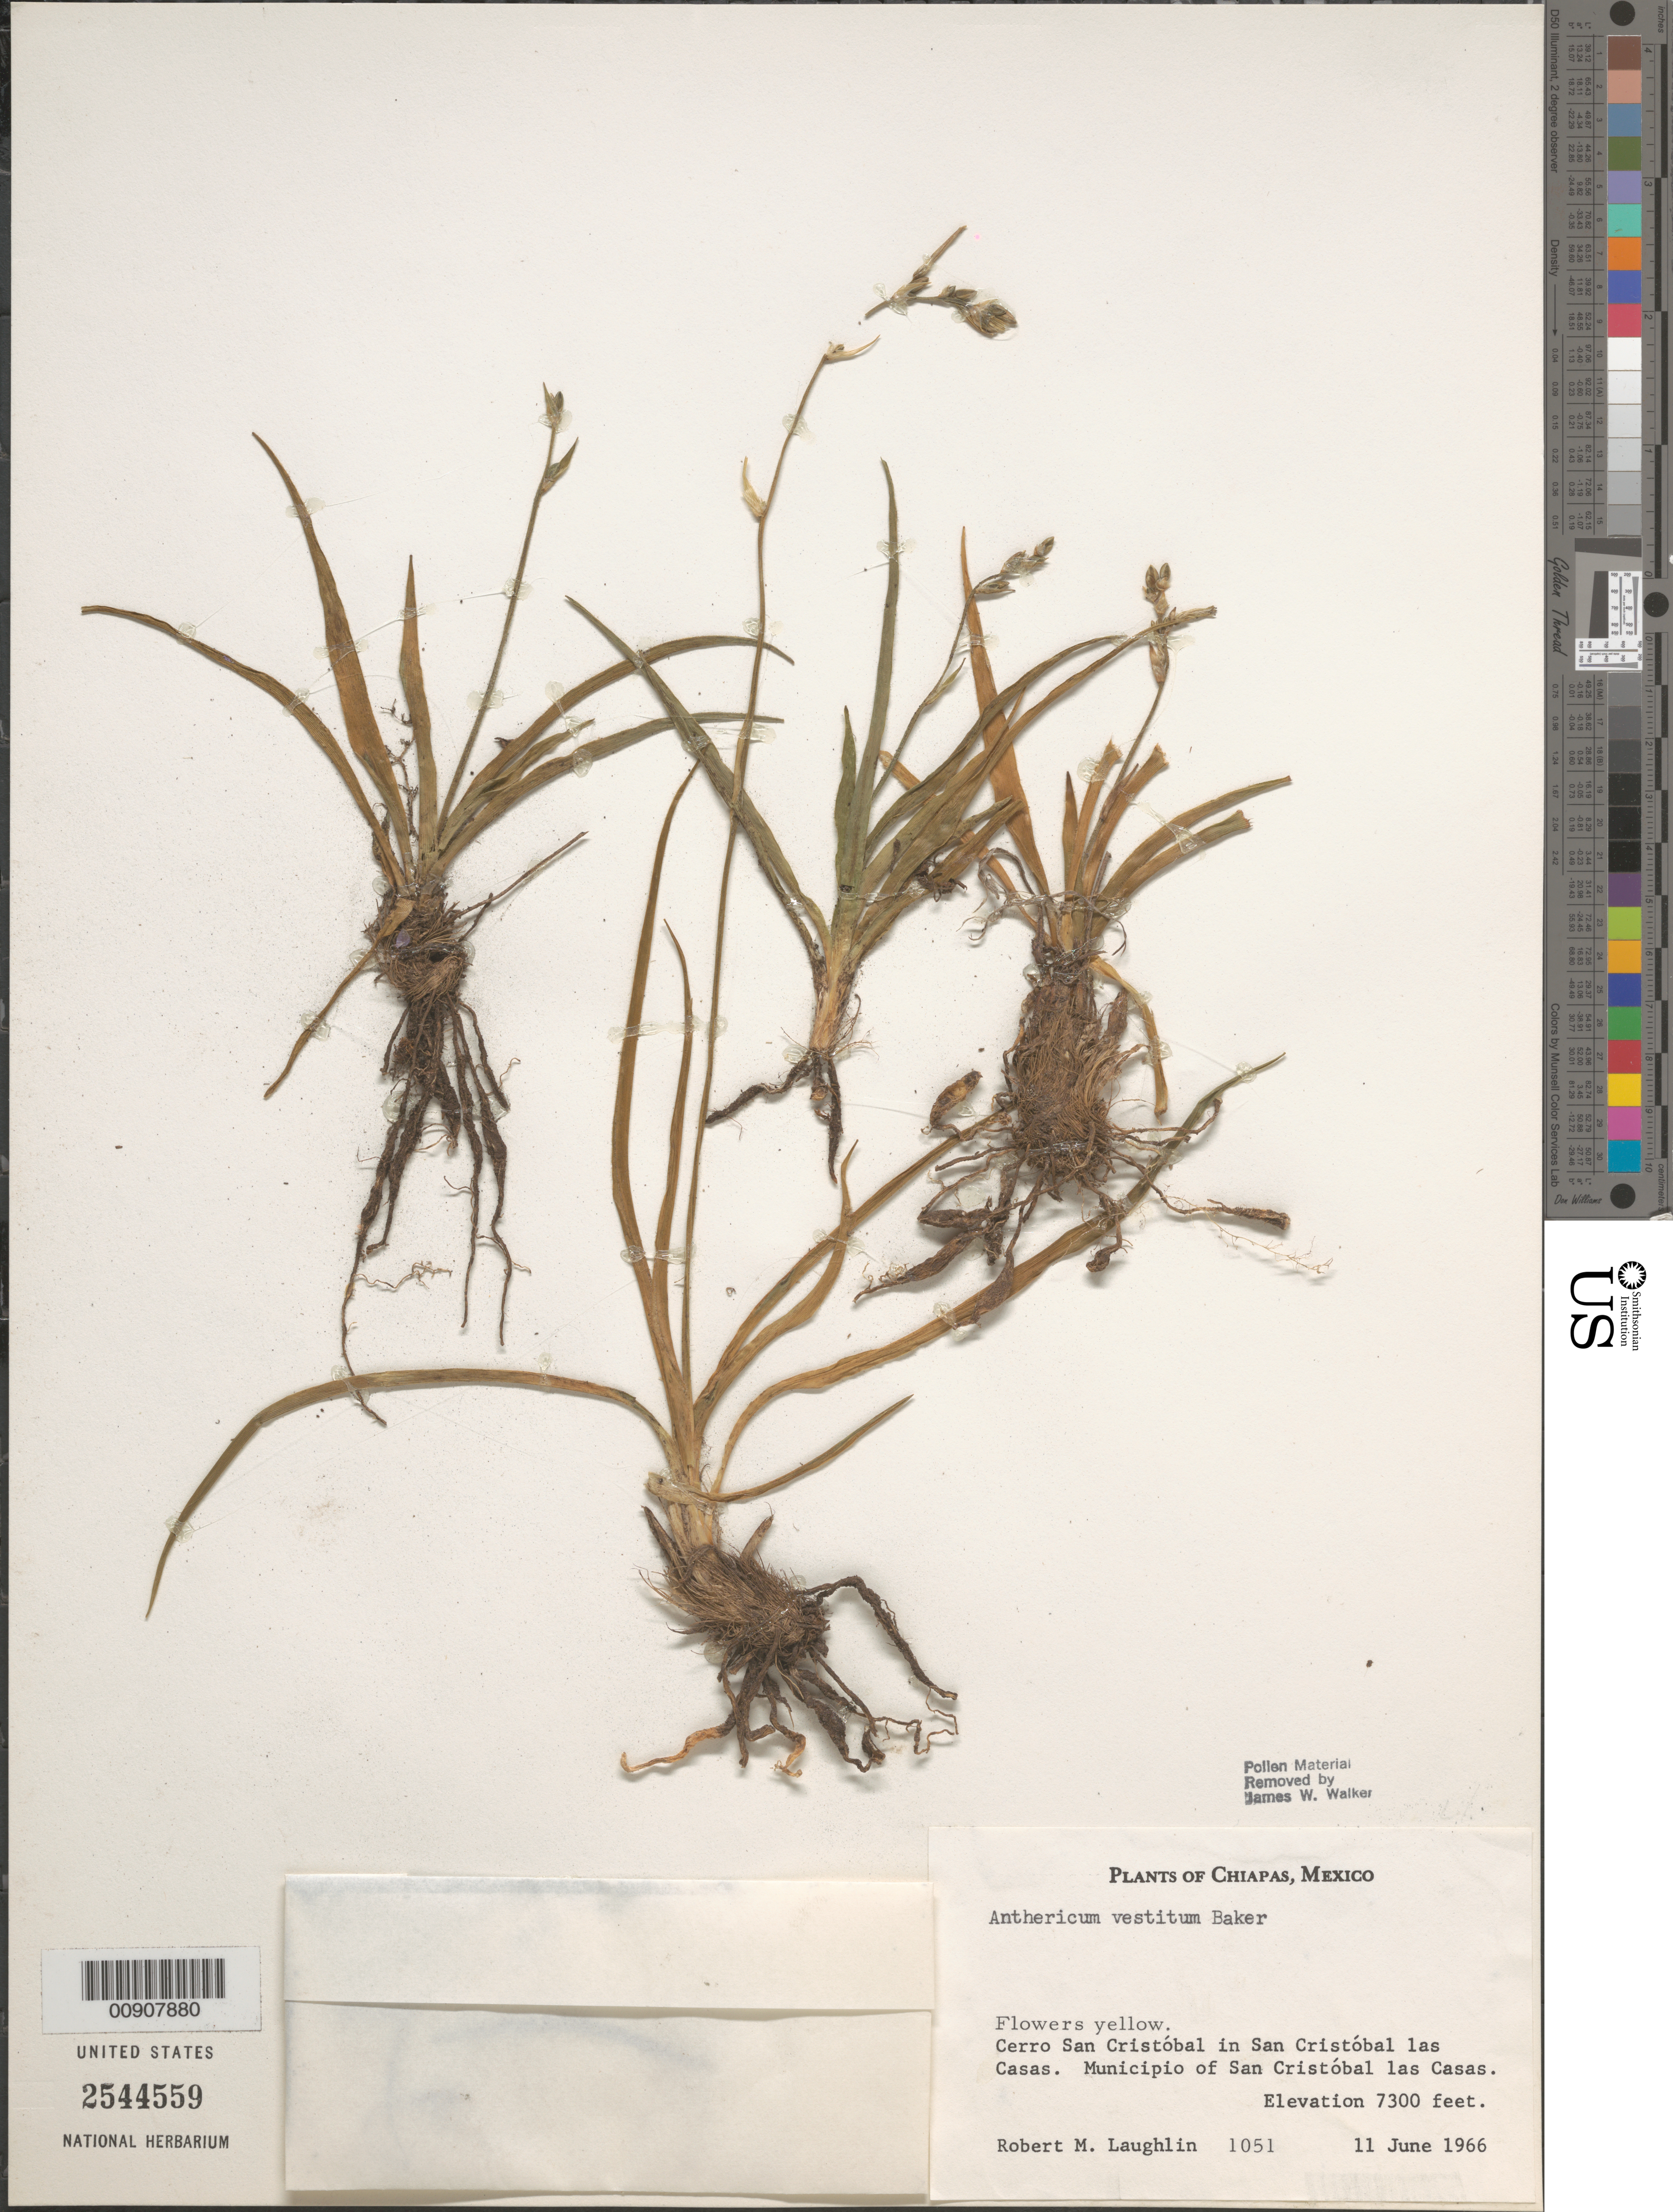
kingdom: Plantae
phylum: Tracheophyta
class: Liliopsida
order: Asparagales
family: Asparagaceae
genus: Anthericum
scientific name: Anthericum vestitum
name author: Baker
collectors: R. M. Laughlin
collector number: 1051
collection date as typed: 11 Jun 1966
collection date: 1966-06-11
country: Mexico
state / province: Chiapas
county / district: San Cristóbal de las Casas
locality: Cerro San Cristóbal in San Cristóbal las Casas. Municipio of San Cristóbal las Casas, Chiapas.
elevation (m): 2225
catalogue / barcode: US 2544559